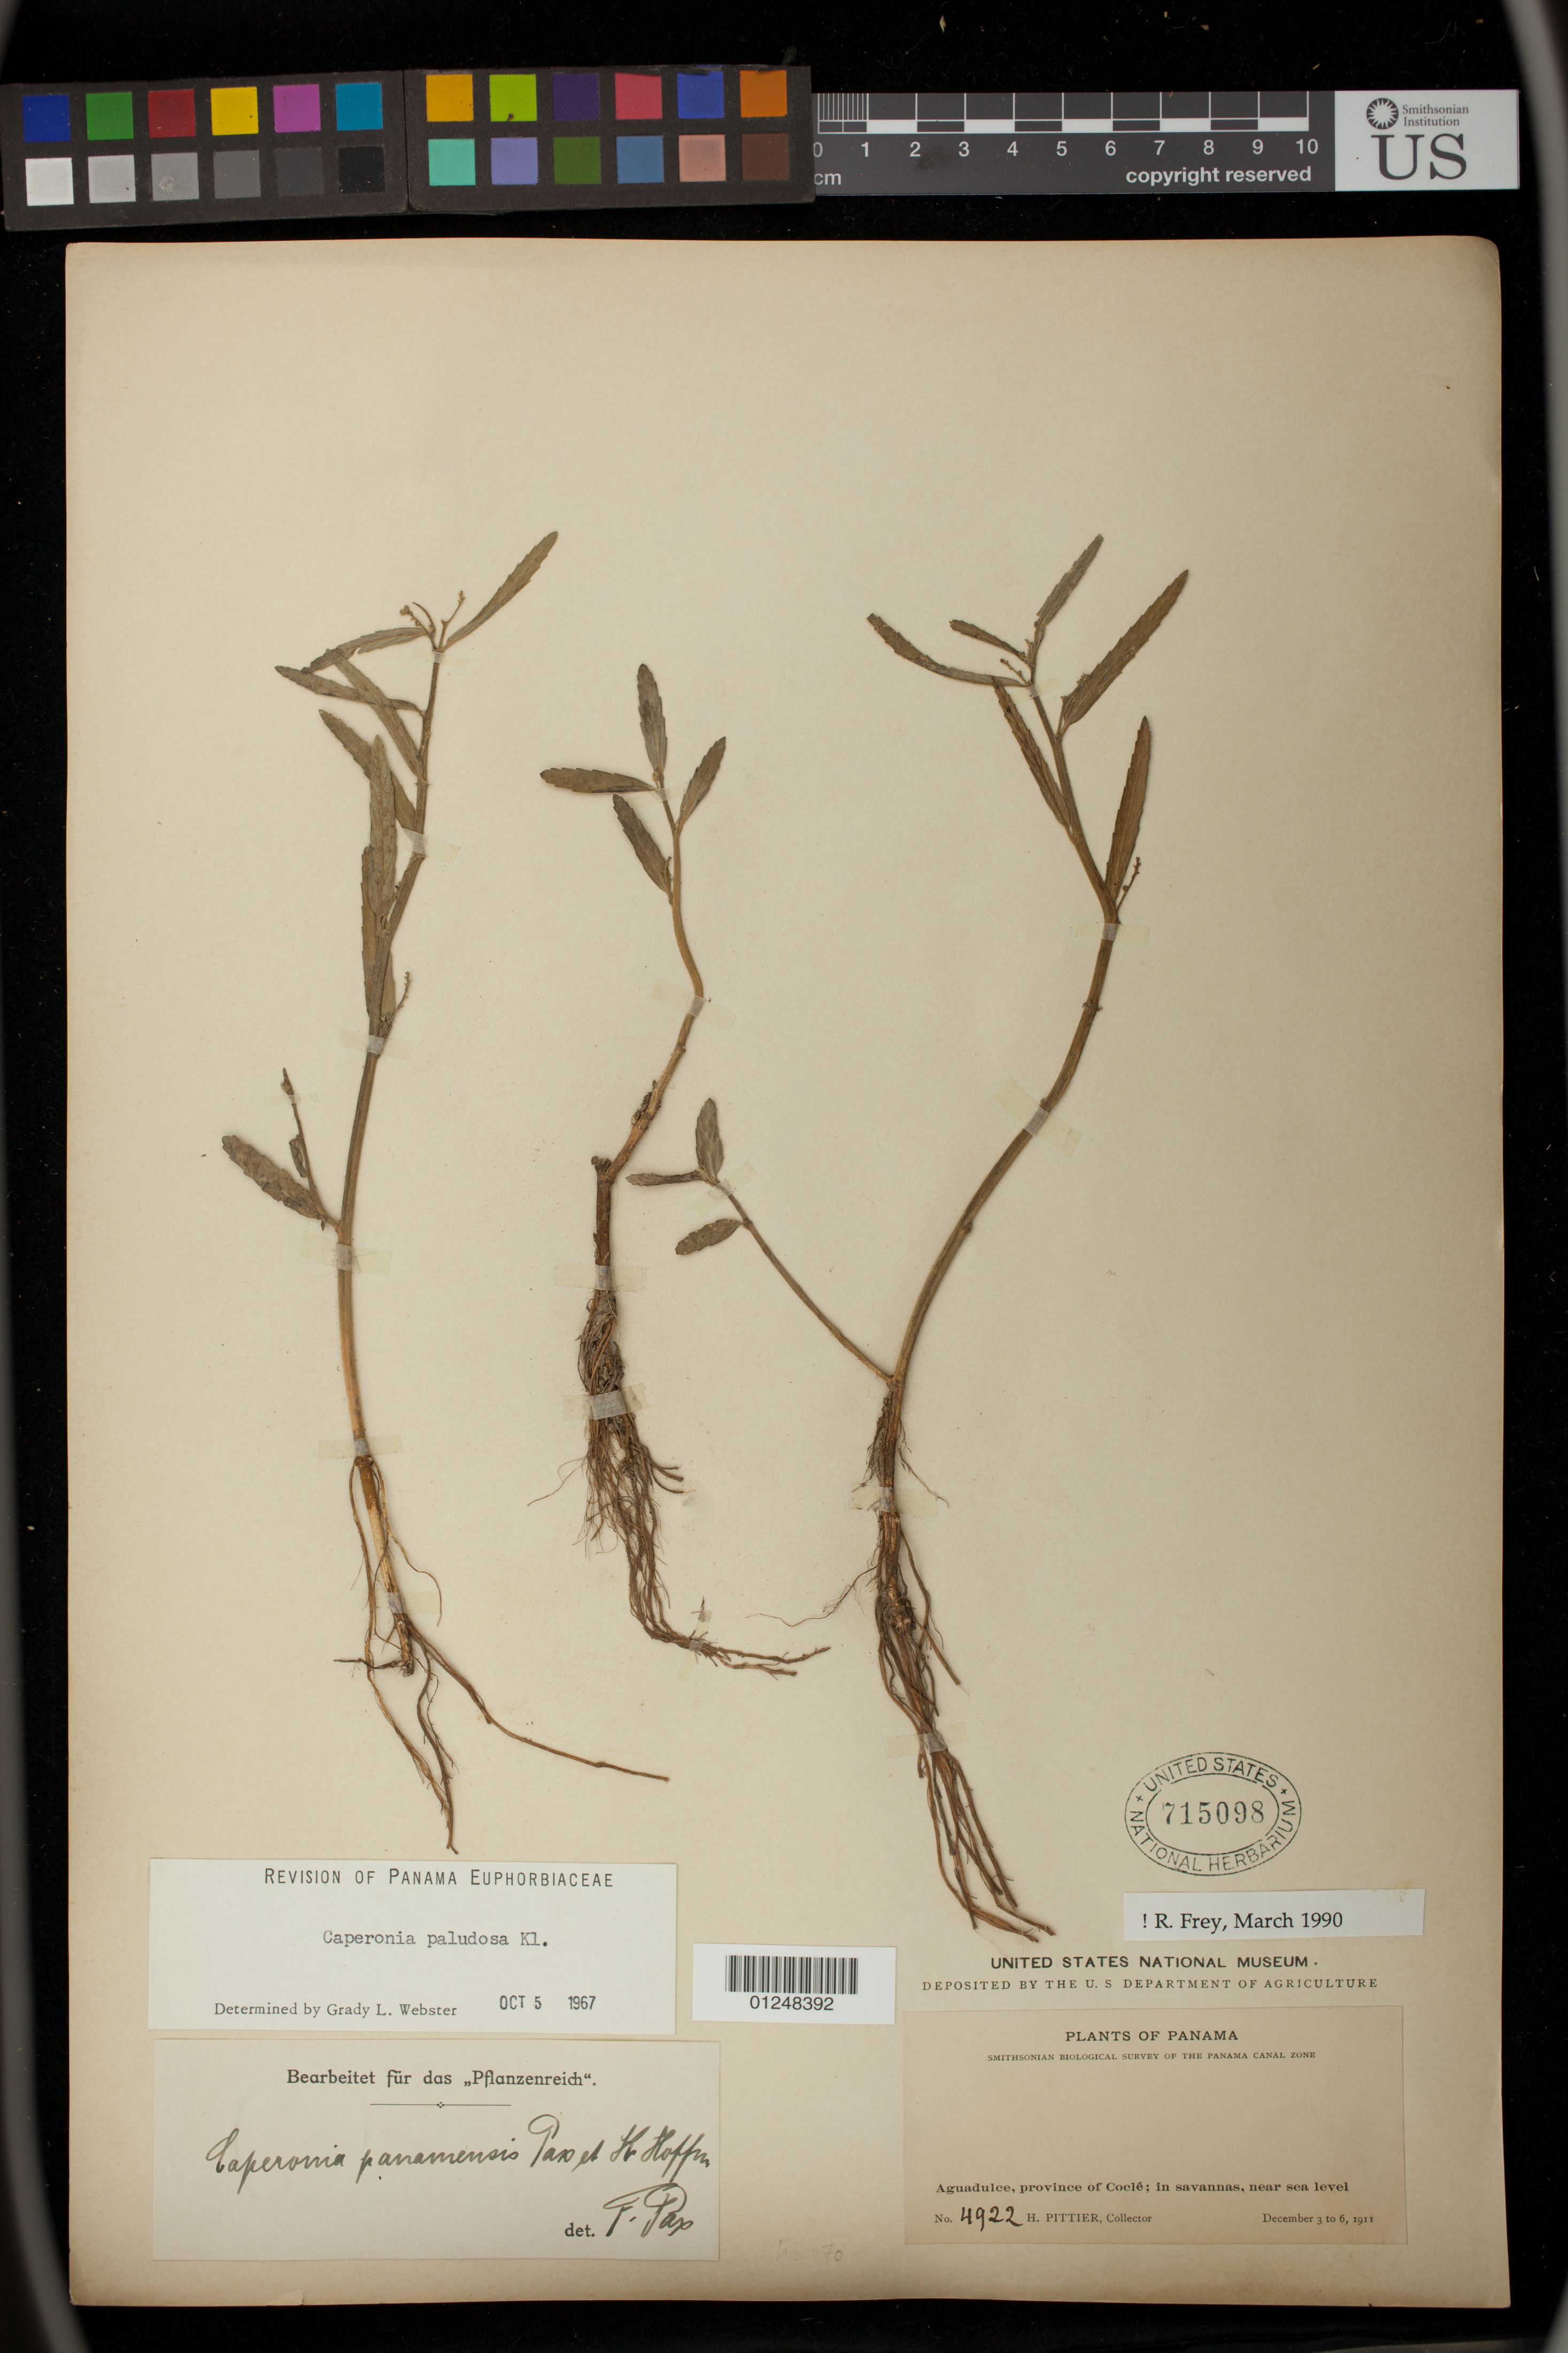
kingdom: Plantae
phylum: Tracheophyta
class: Magnoliopsida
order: Malpighiales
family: Euphorbiaceae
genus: Caperonia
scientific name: Caperonia paludosa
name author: Klotzsch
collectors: H. F. Pittier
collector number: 4922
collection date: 1911-12-03/1911-12-06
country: Panama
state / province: Coclé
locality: Aguadulce, in savannas, near sea level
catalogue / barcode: US 715098